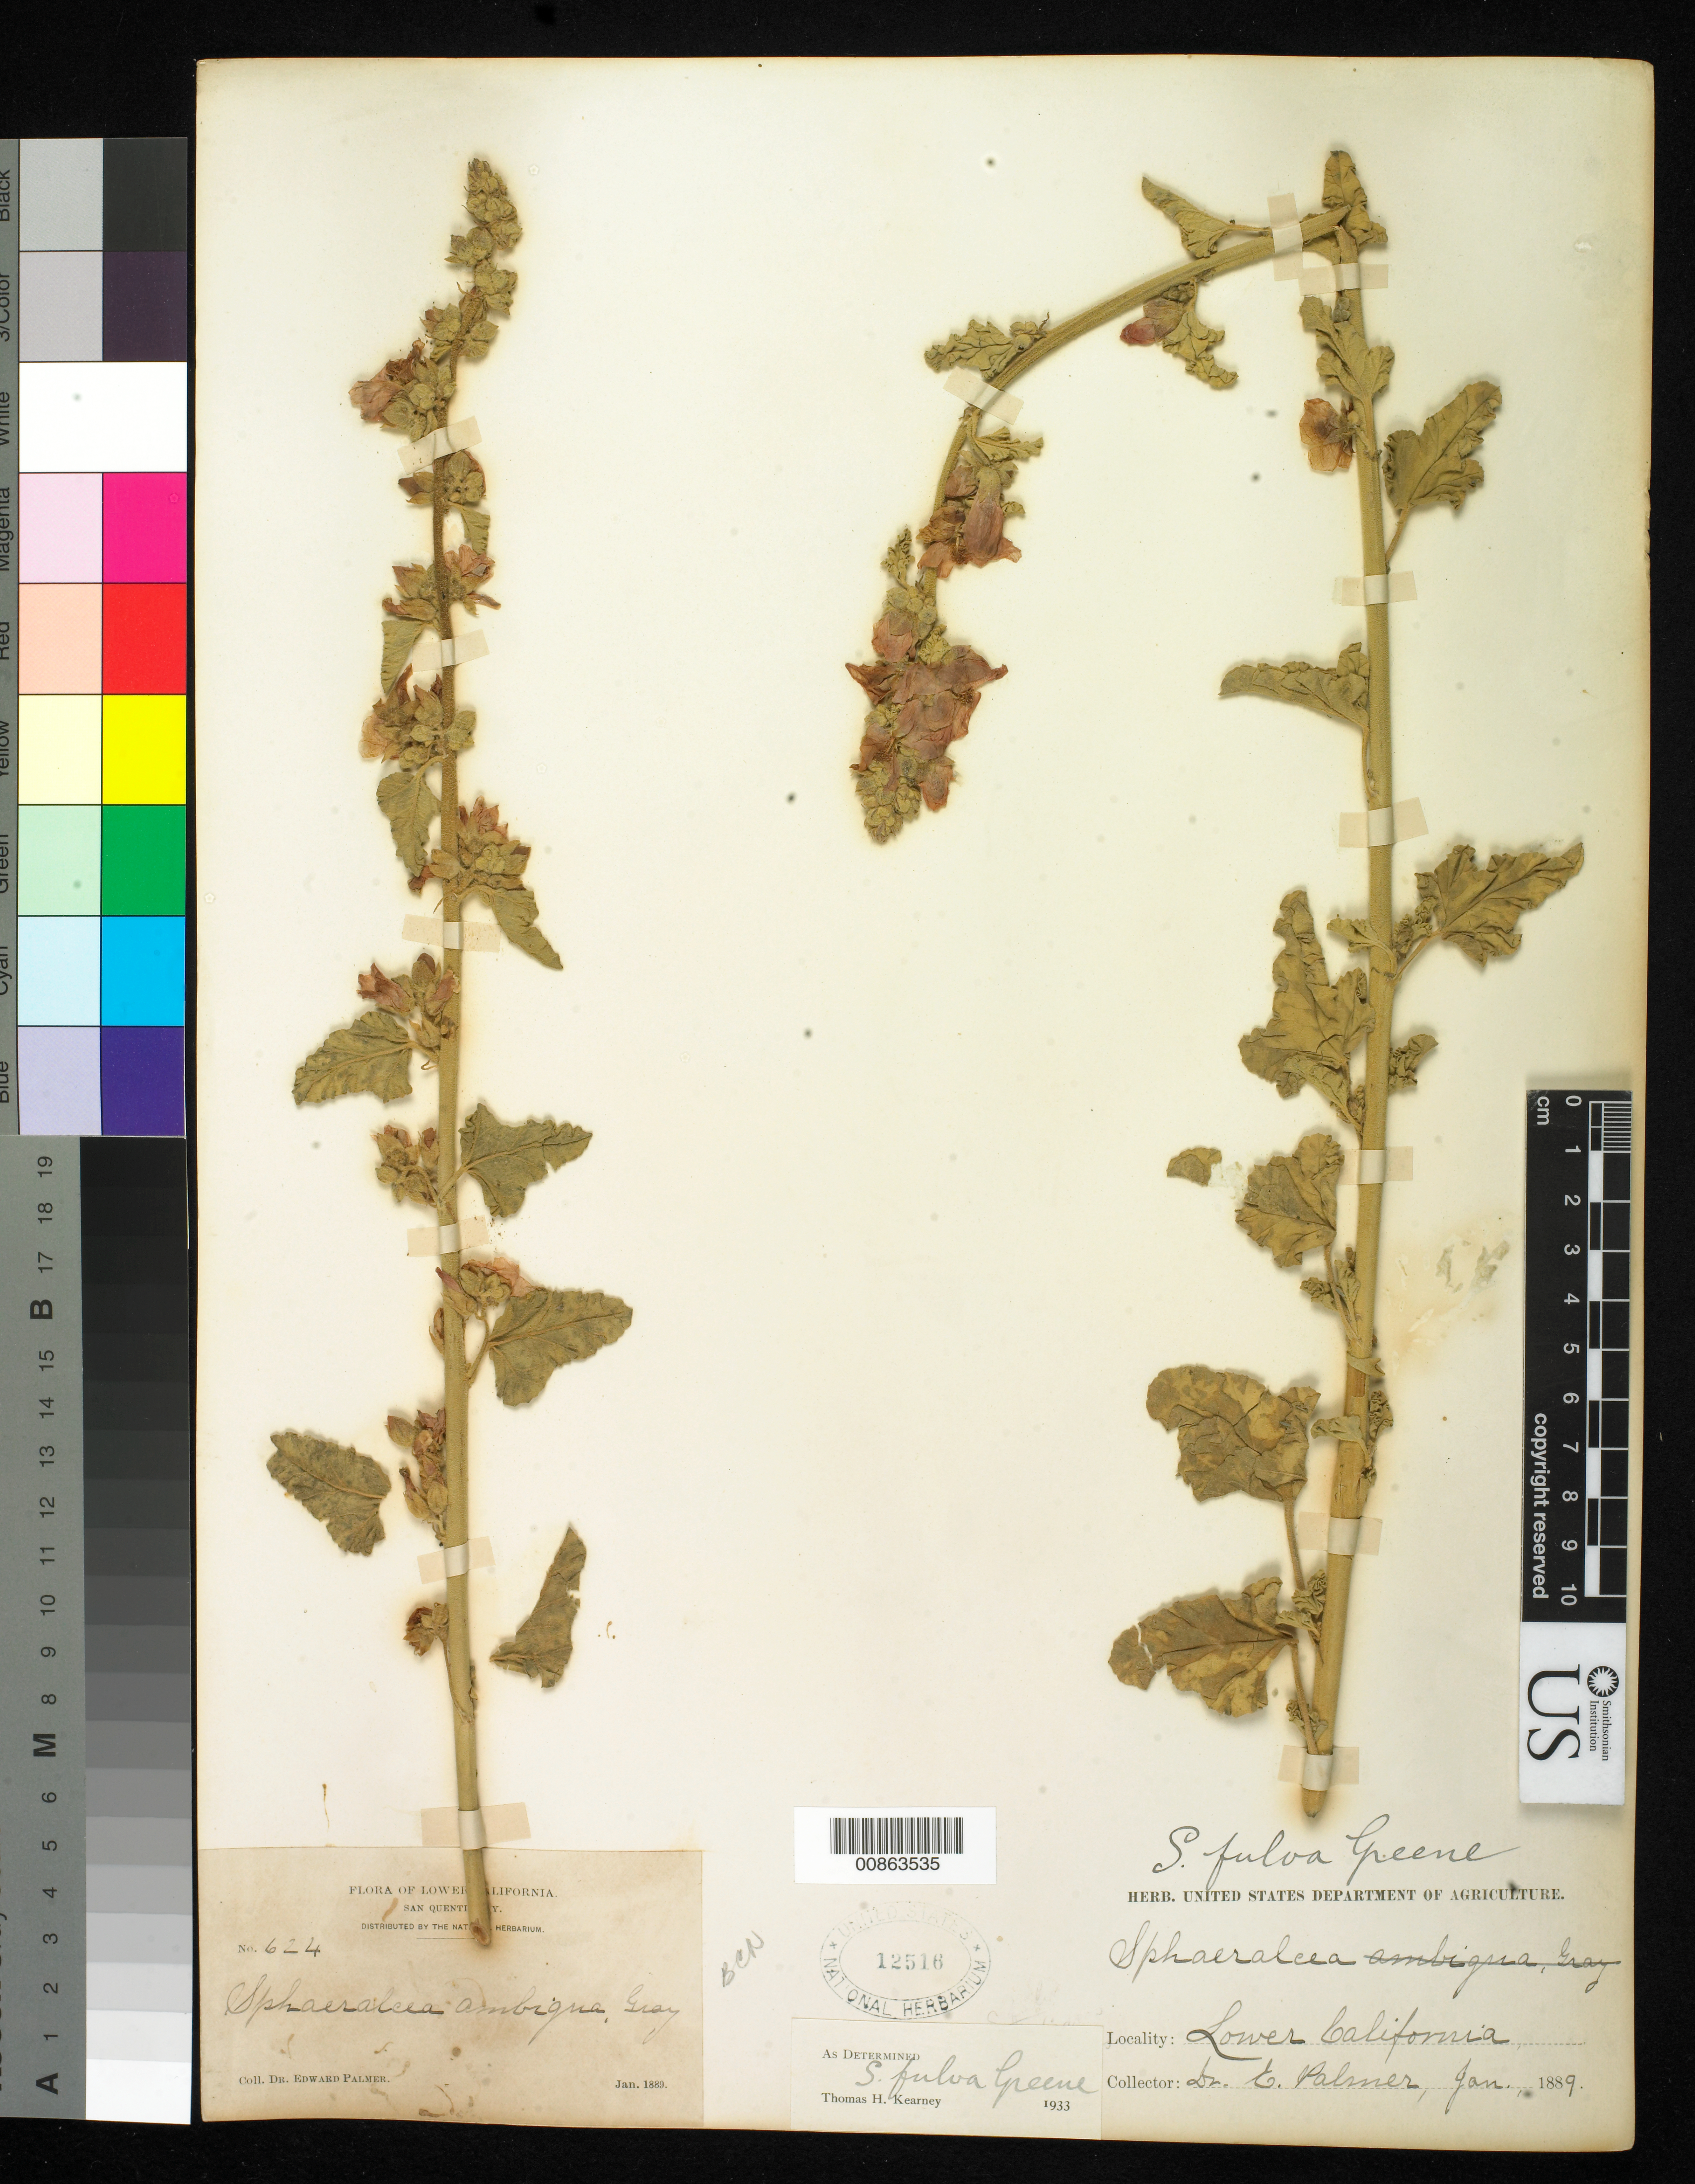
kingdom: Plantae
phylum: Tracheophyta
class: Magnoliopsida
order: Malvales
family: Malvaceae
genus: Sphaeralcea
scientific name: Sphaeralcea fulva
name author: Greene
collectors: E. Palmer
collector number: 624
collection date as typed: Jan 1889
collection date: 1889-01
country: Mexico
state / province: Baja California Norte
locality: San Quentin Bay, Baja California.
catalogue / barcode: US 12516